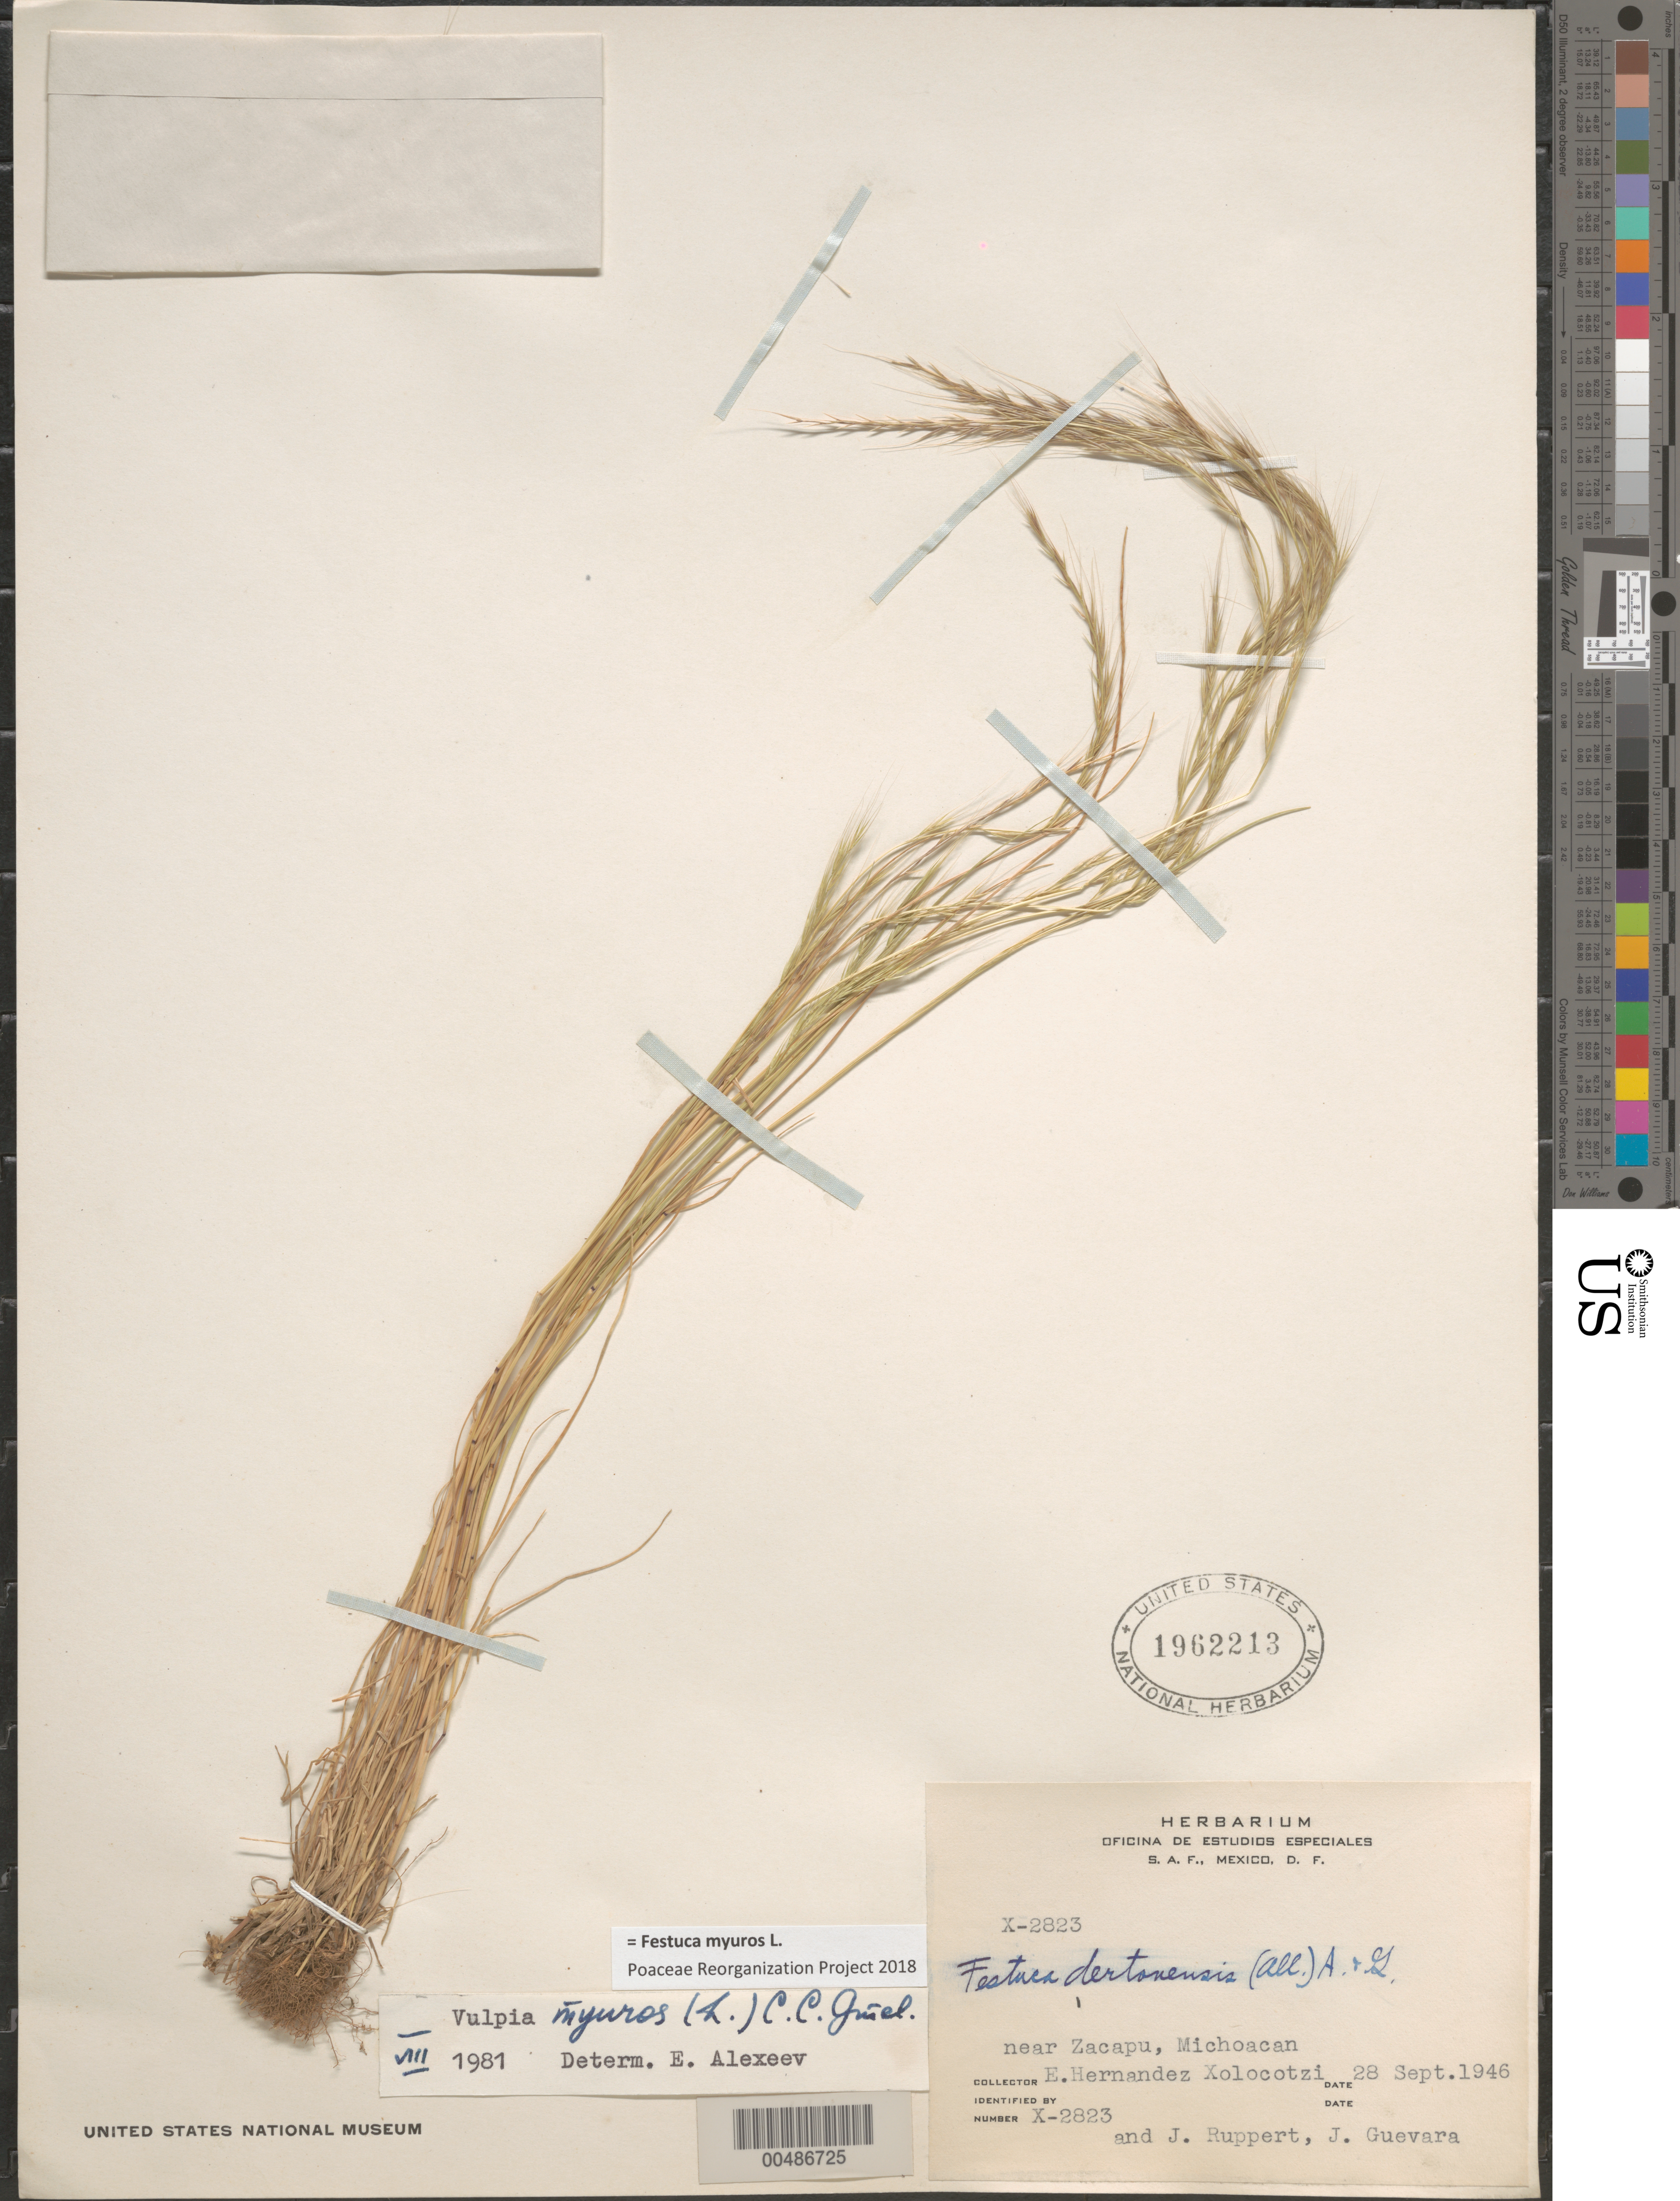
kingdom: Plantae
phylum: Tracheophyta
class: Liliopsida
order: Poales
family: Poaceae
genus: Festuca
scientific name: Festuca myuros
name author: L.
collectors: E. I. Hernández-X., J. Ruppert & J. Guevara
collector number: X-2823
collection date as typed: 28 Sep 1946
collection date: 1946-09-28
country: Mexico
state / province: Michoacán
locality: Near Zacapu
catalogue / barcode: US 1962213